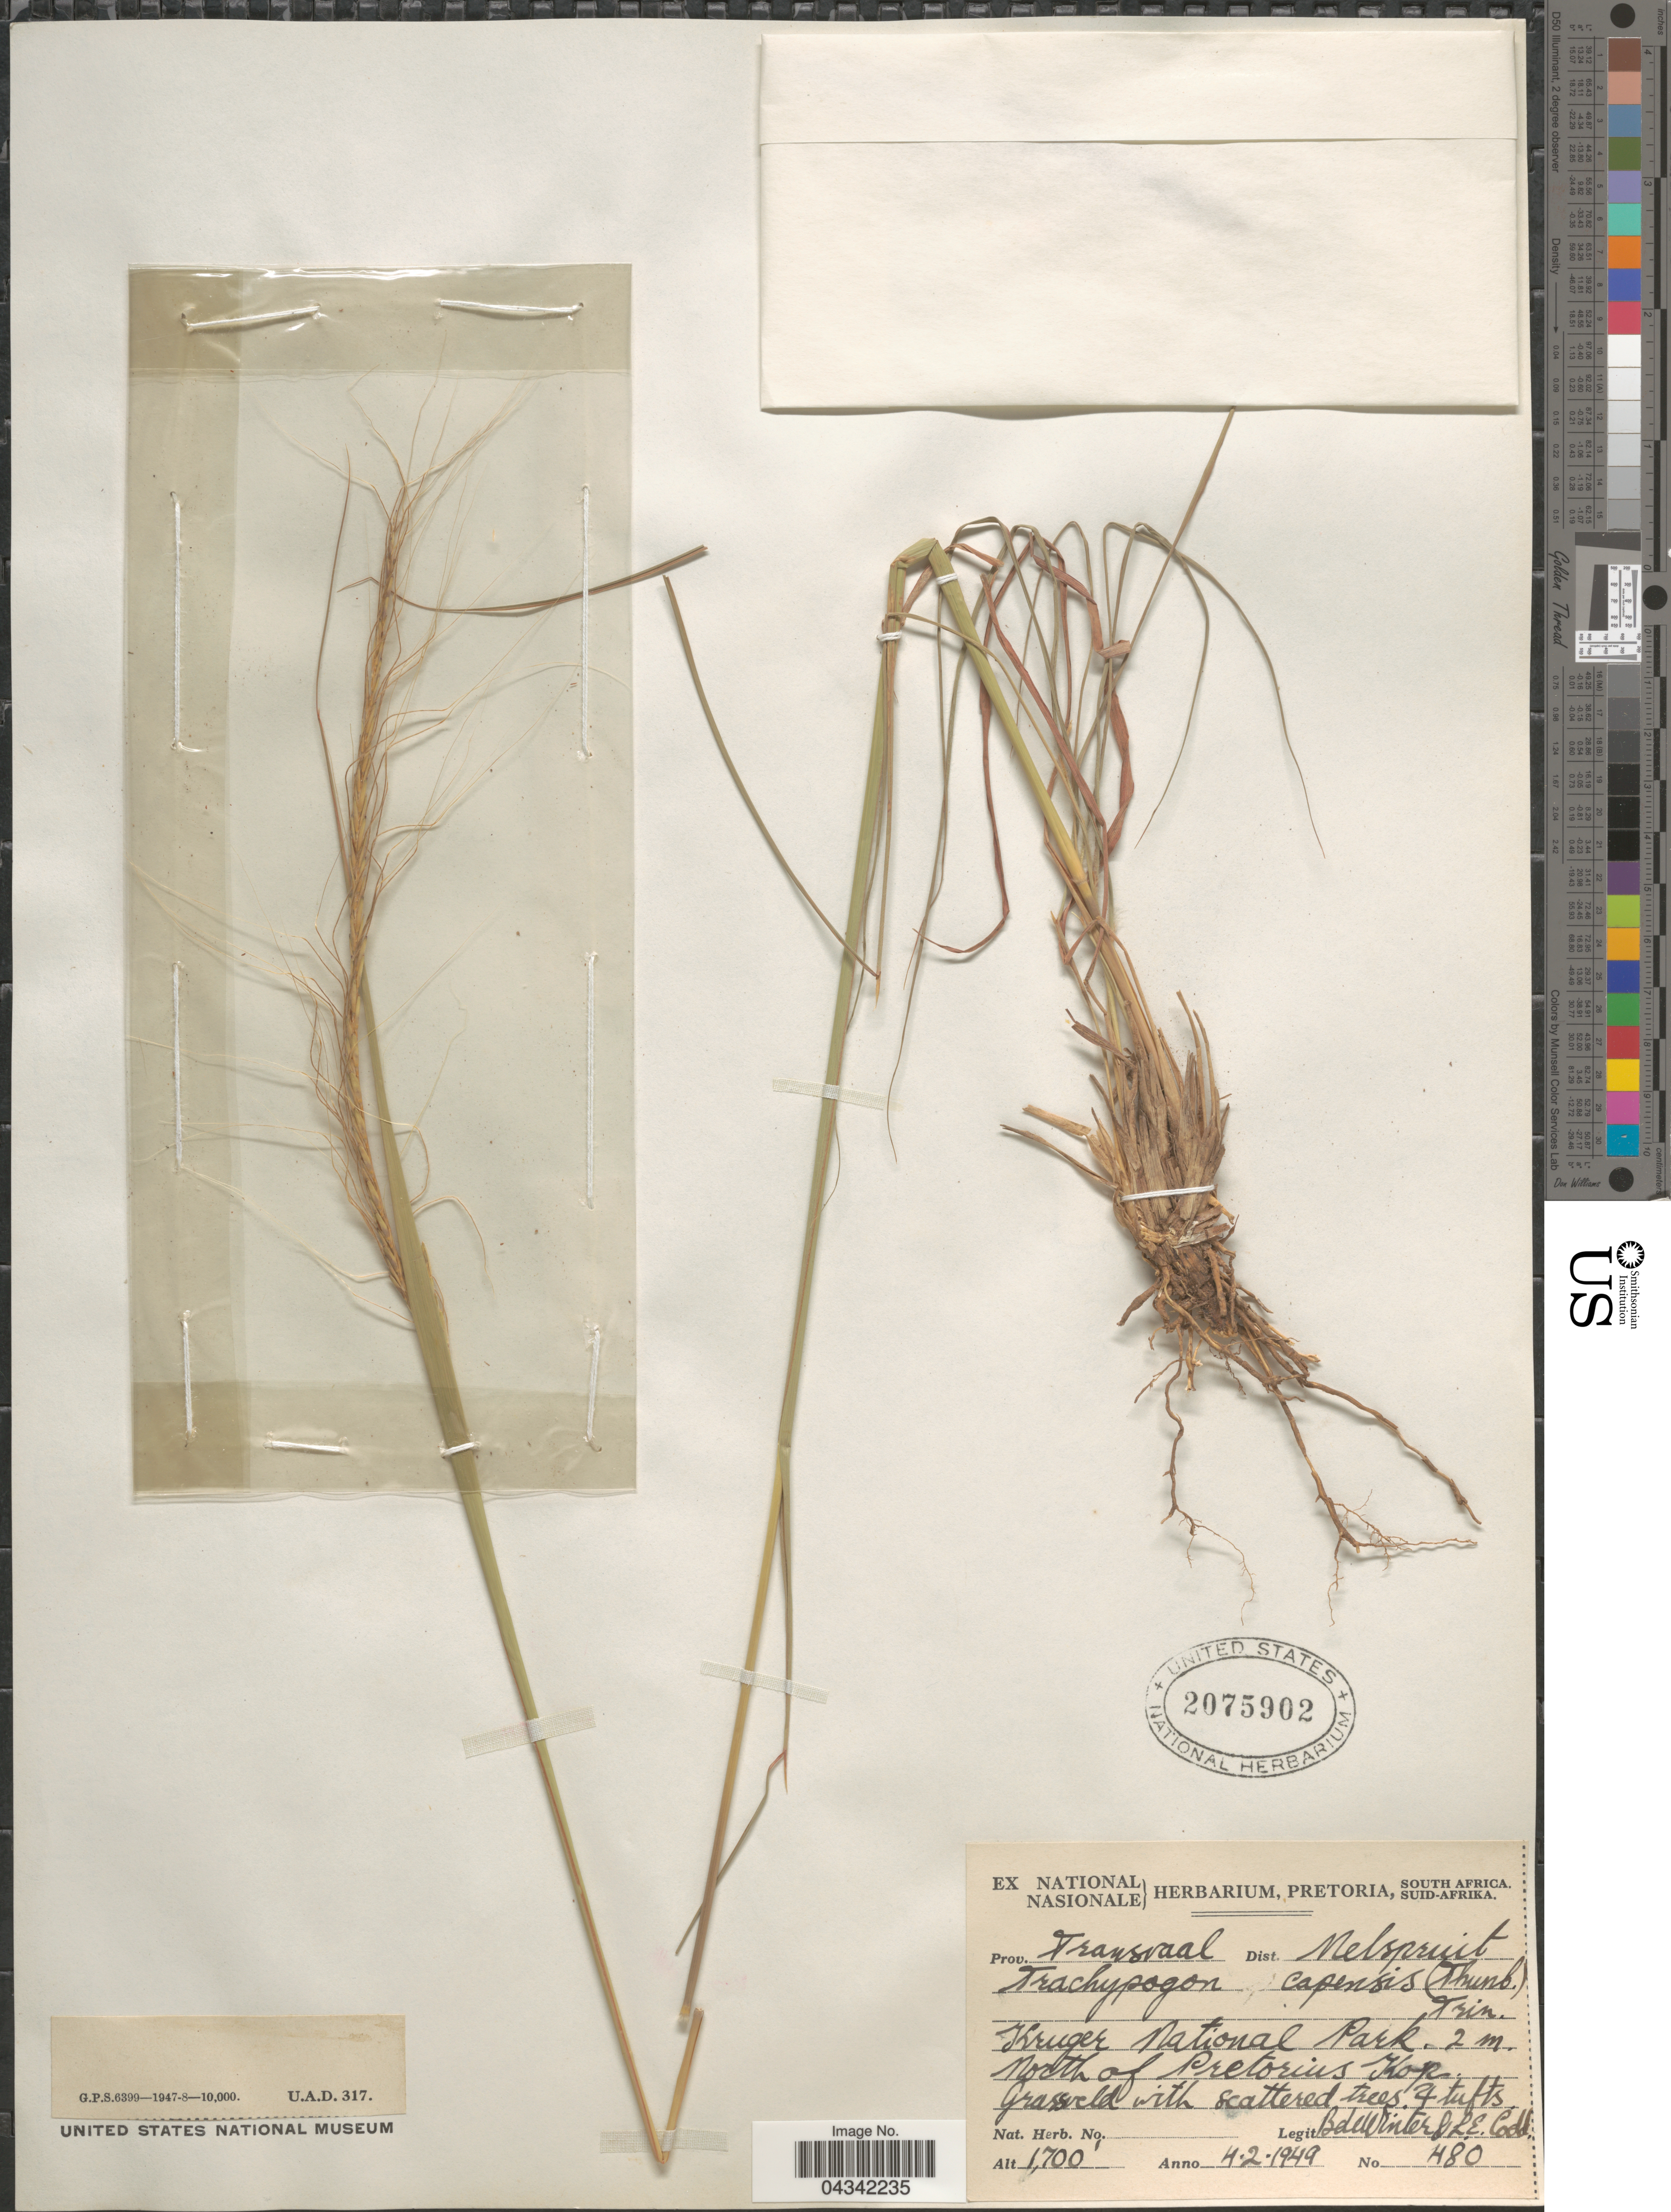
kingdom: Plantae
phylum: Tracheophyta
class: Liliopsida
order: Poales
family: Poaceae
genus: Trachypogon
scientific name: Trachypogon spicatus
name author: (L. f.) Kuntze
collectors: B. De Winter & L. Codd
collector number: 480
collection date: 1949-02-04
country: South Africa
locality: Prov. Transvaal. Dist. Melspruit. Kruger National Park. North of Pretorius Kop.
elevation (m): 518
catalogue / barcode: US 2075902